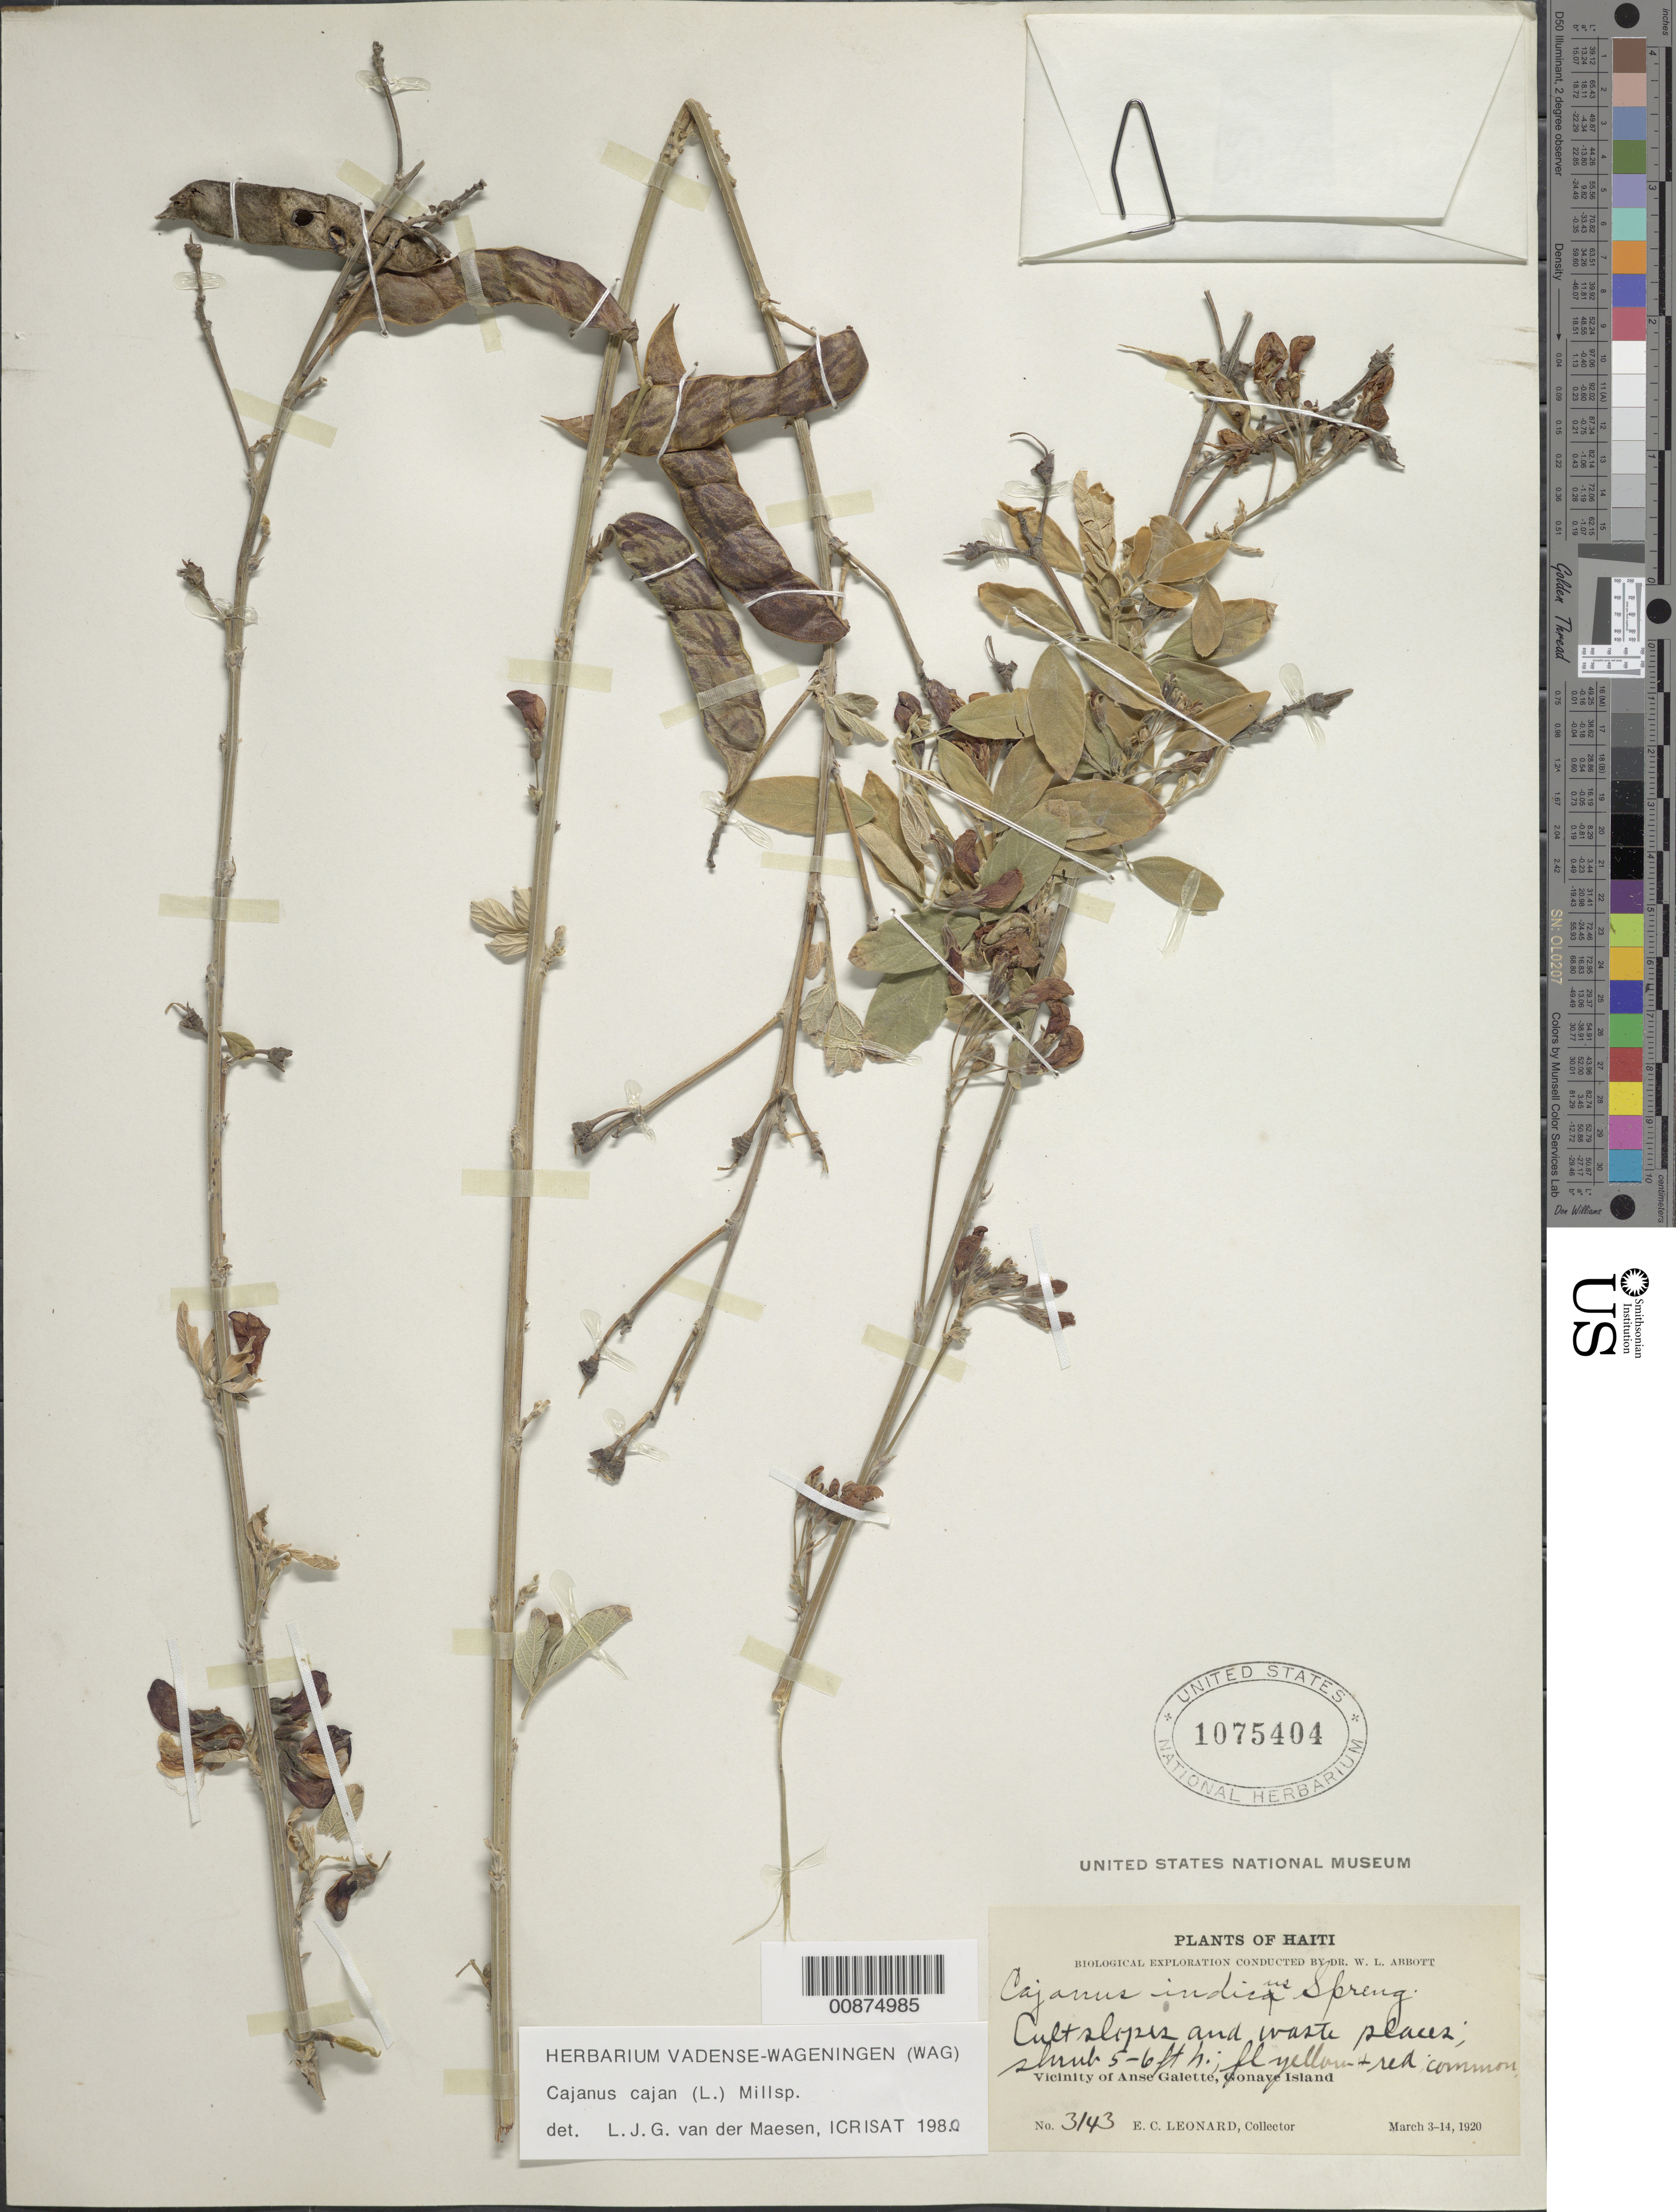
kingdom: Plantae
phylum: Tracheophyta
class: Magnoliopsida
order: Fabales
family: Fabaceae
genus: Cajanus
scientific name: Cajanus cajan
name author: (L.) Huth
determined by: Van Der Maesen, L. J. G., (WAG), Wageningen University (Netherlands)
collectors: E. C. Leonard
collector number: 3143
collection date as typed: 03 Mar 1920 to 14 Mar 1920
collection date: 1920-03-03/1920-03-14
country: Haiti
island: Île de la Gonâve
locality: Vicinity of Anse Galette, Gonave Island.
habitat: Cultivated slopes and waste places.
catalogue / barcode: US 1075404